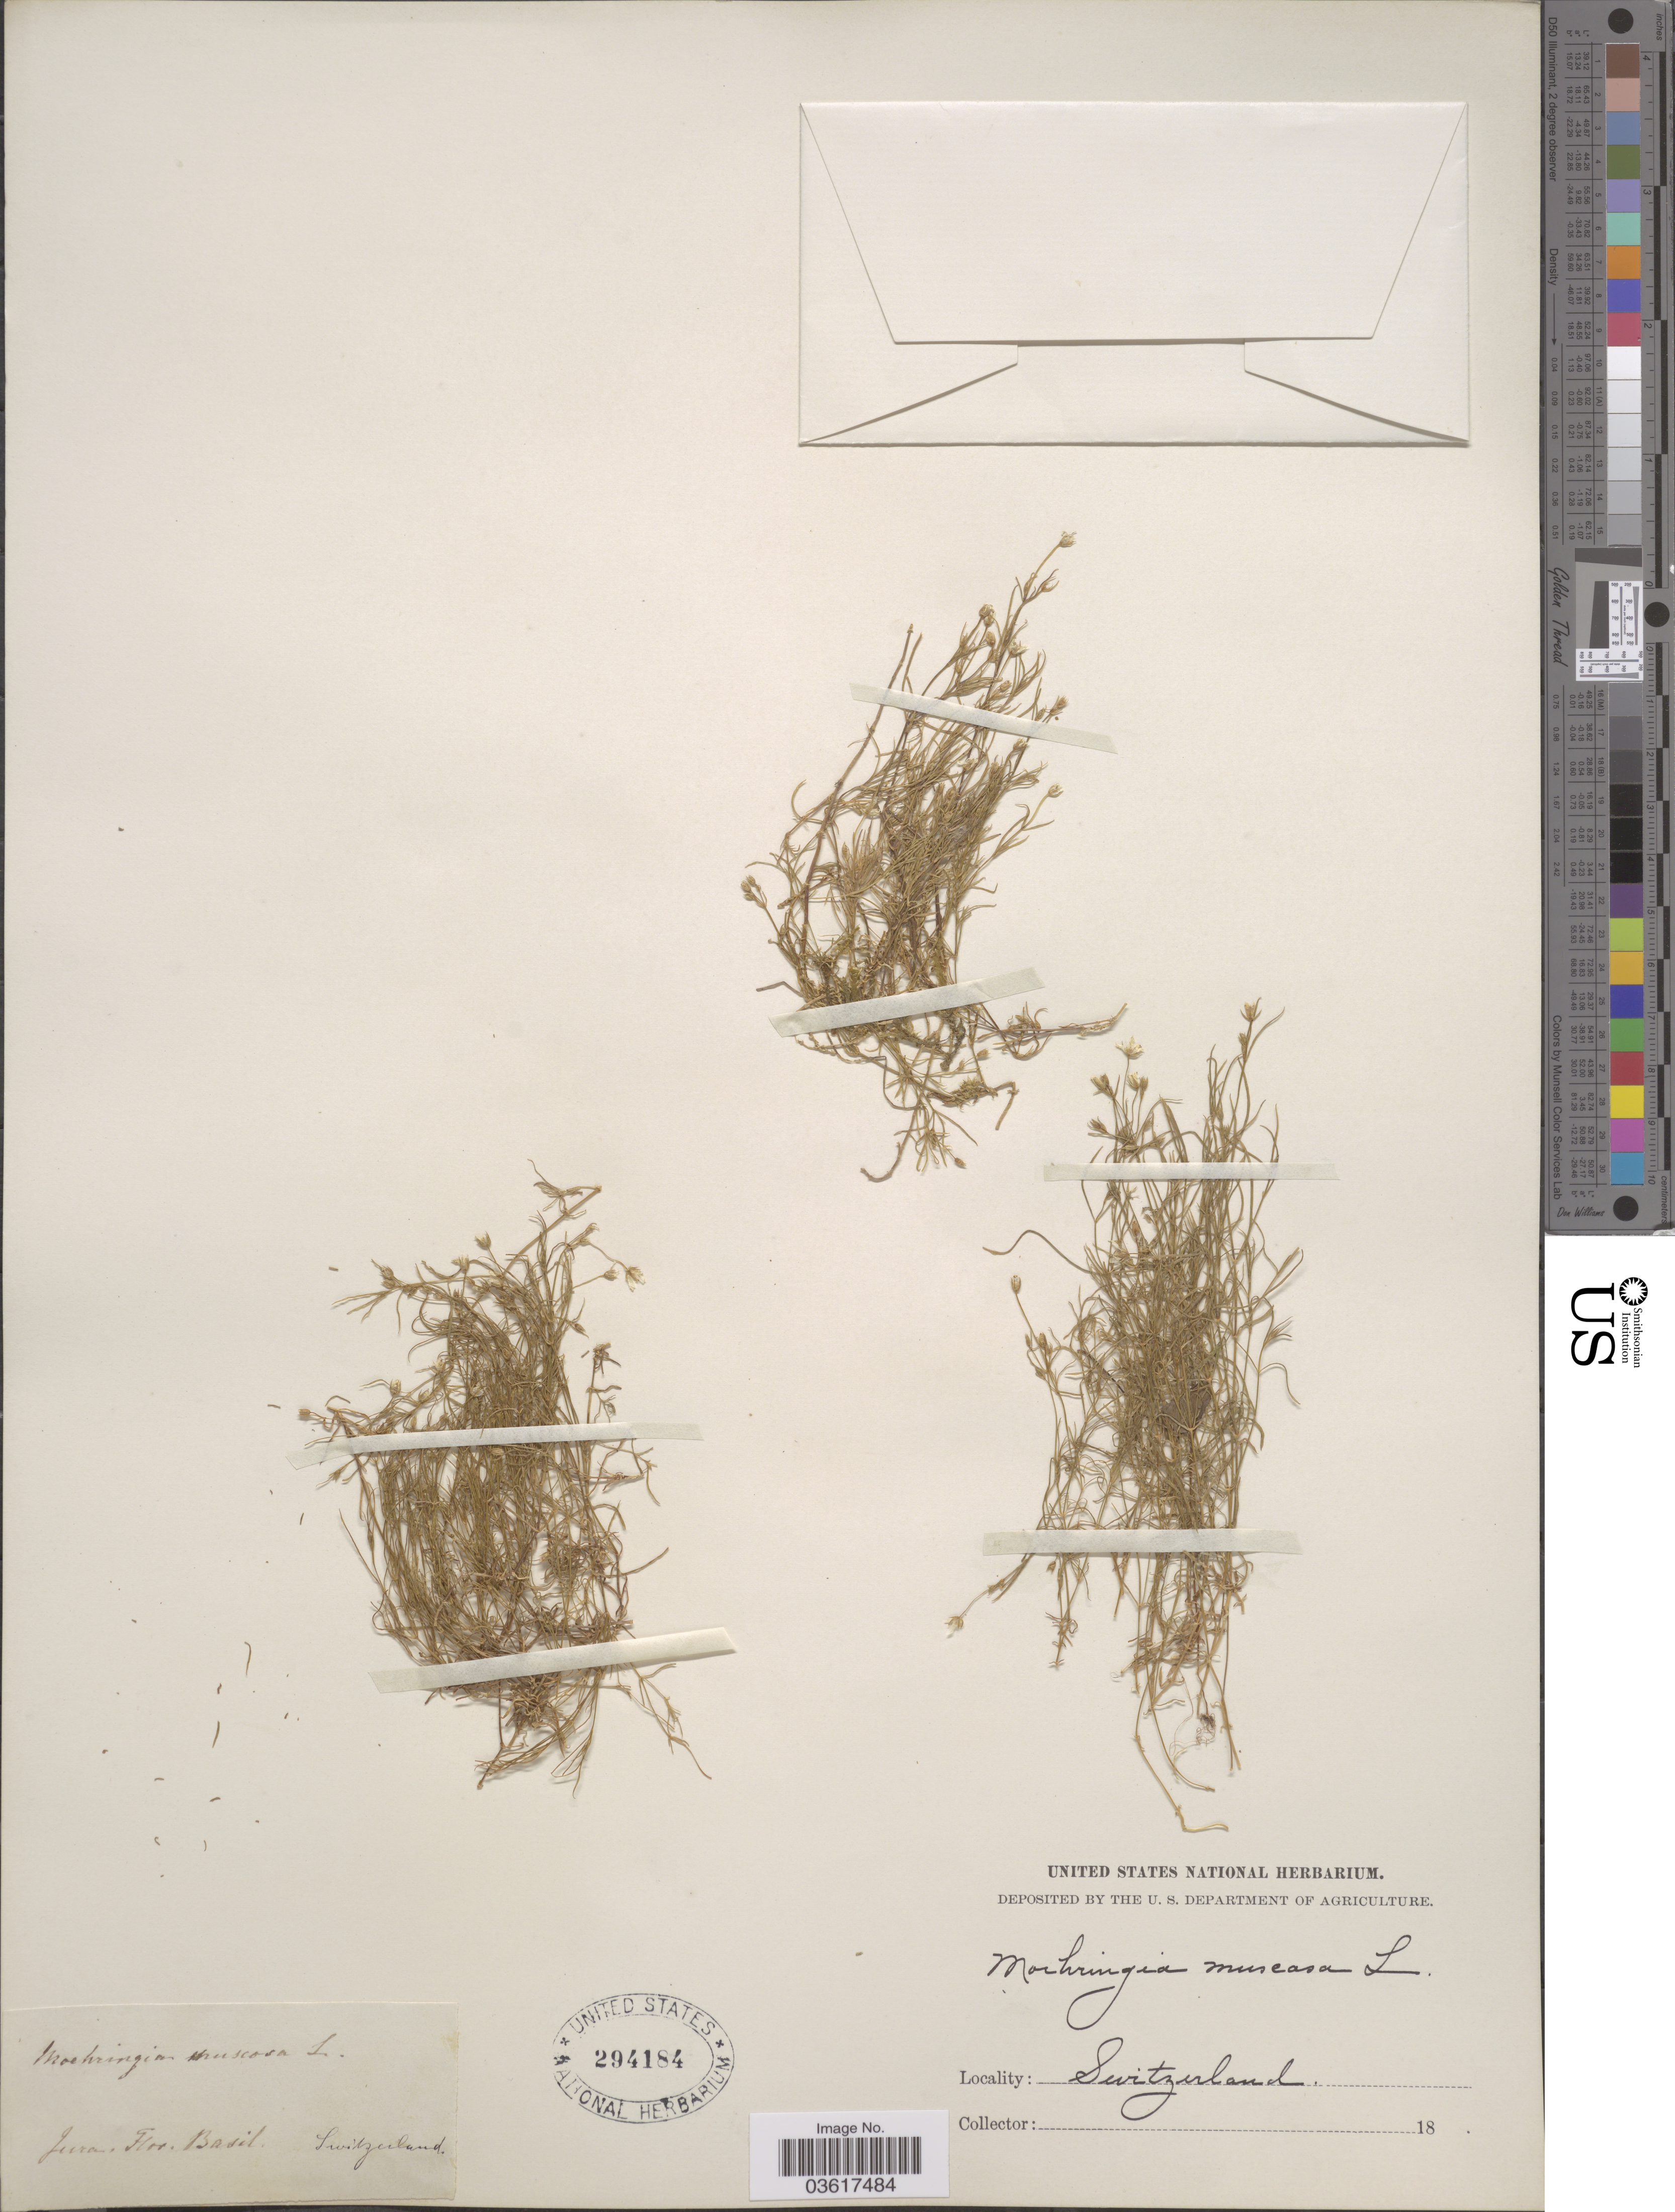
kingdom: Plantae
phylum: Tracheophyta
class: Magnoliopsida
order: Caryophyllales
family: Caryophyllaceae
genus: Moehringia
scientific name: Moehringia muscosa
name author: L.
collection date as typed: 18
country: Switzerland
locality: Jura Flor. Basil.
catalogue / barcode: US 294184